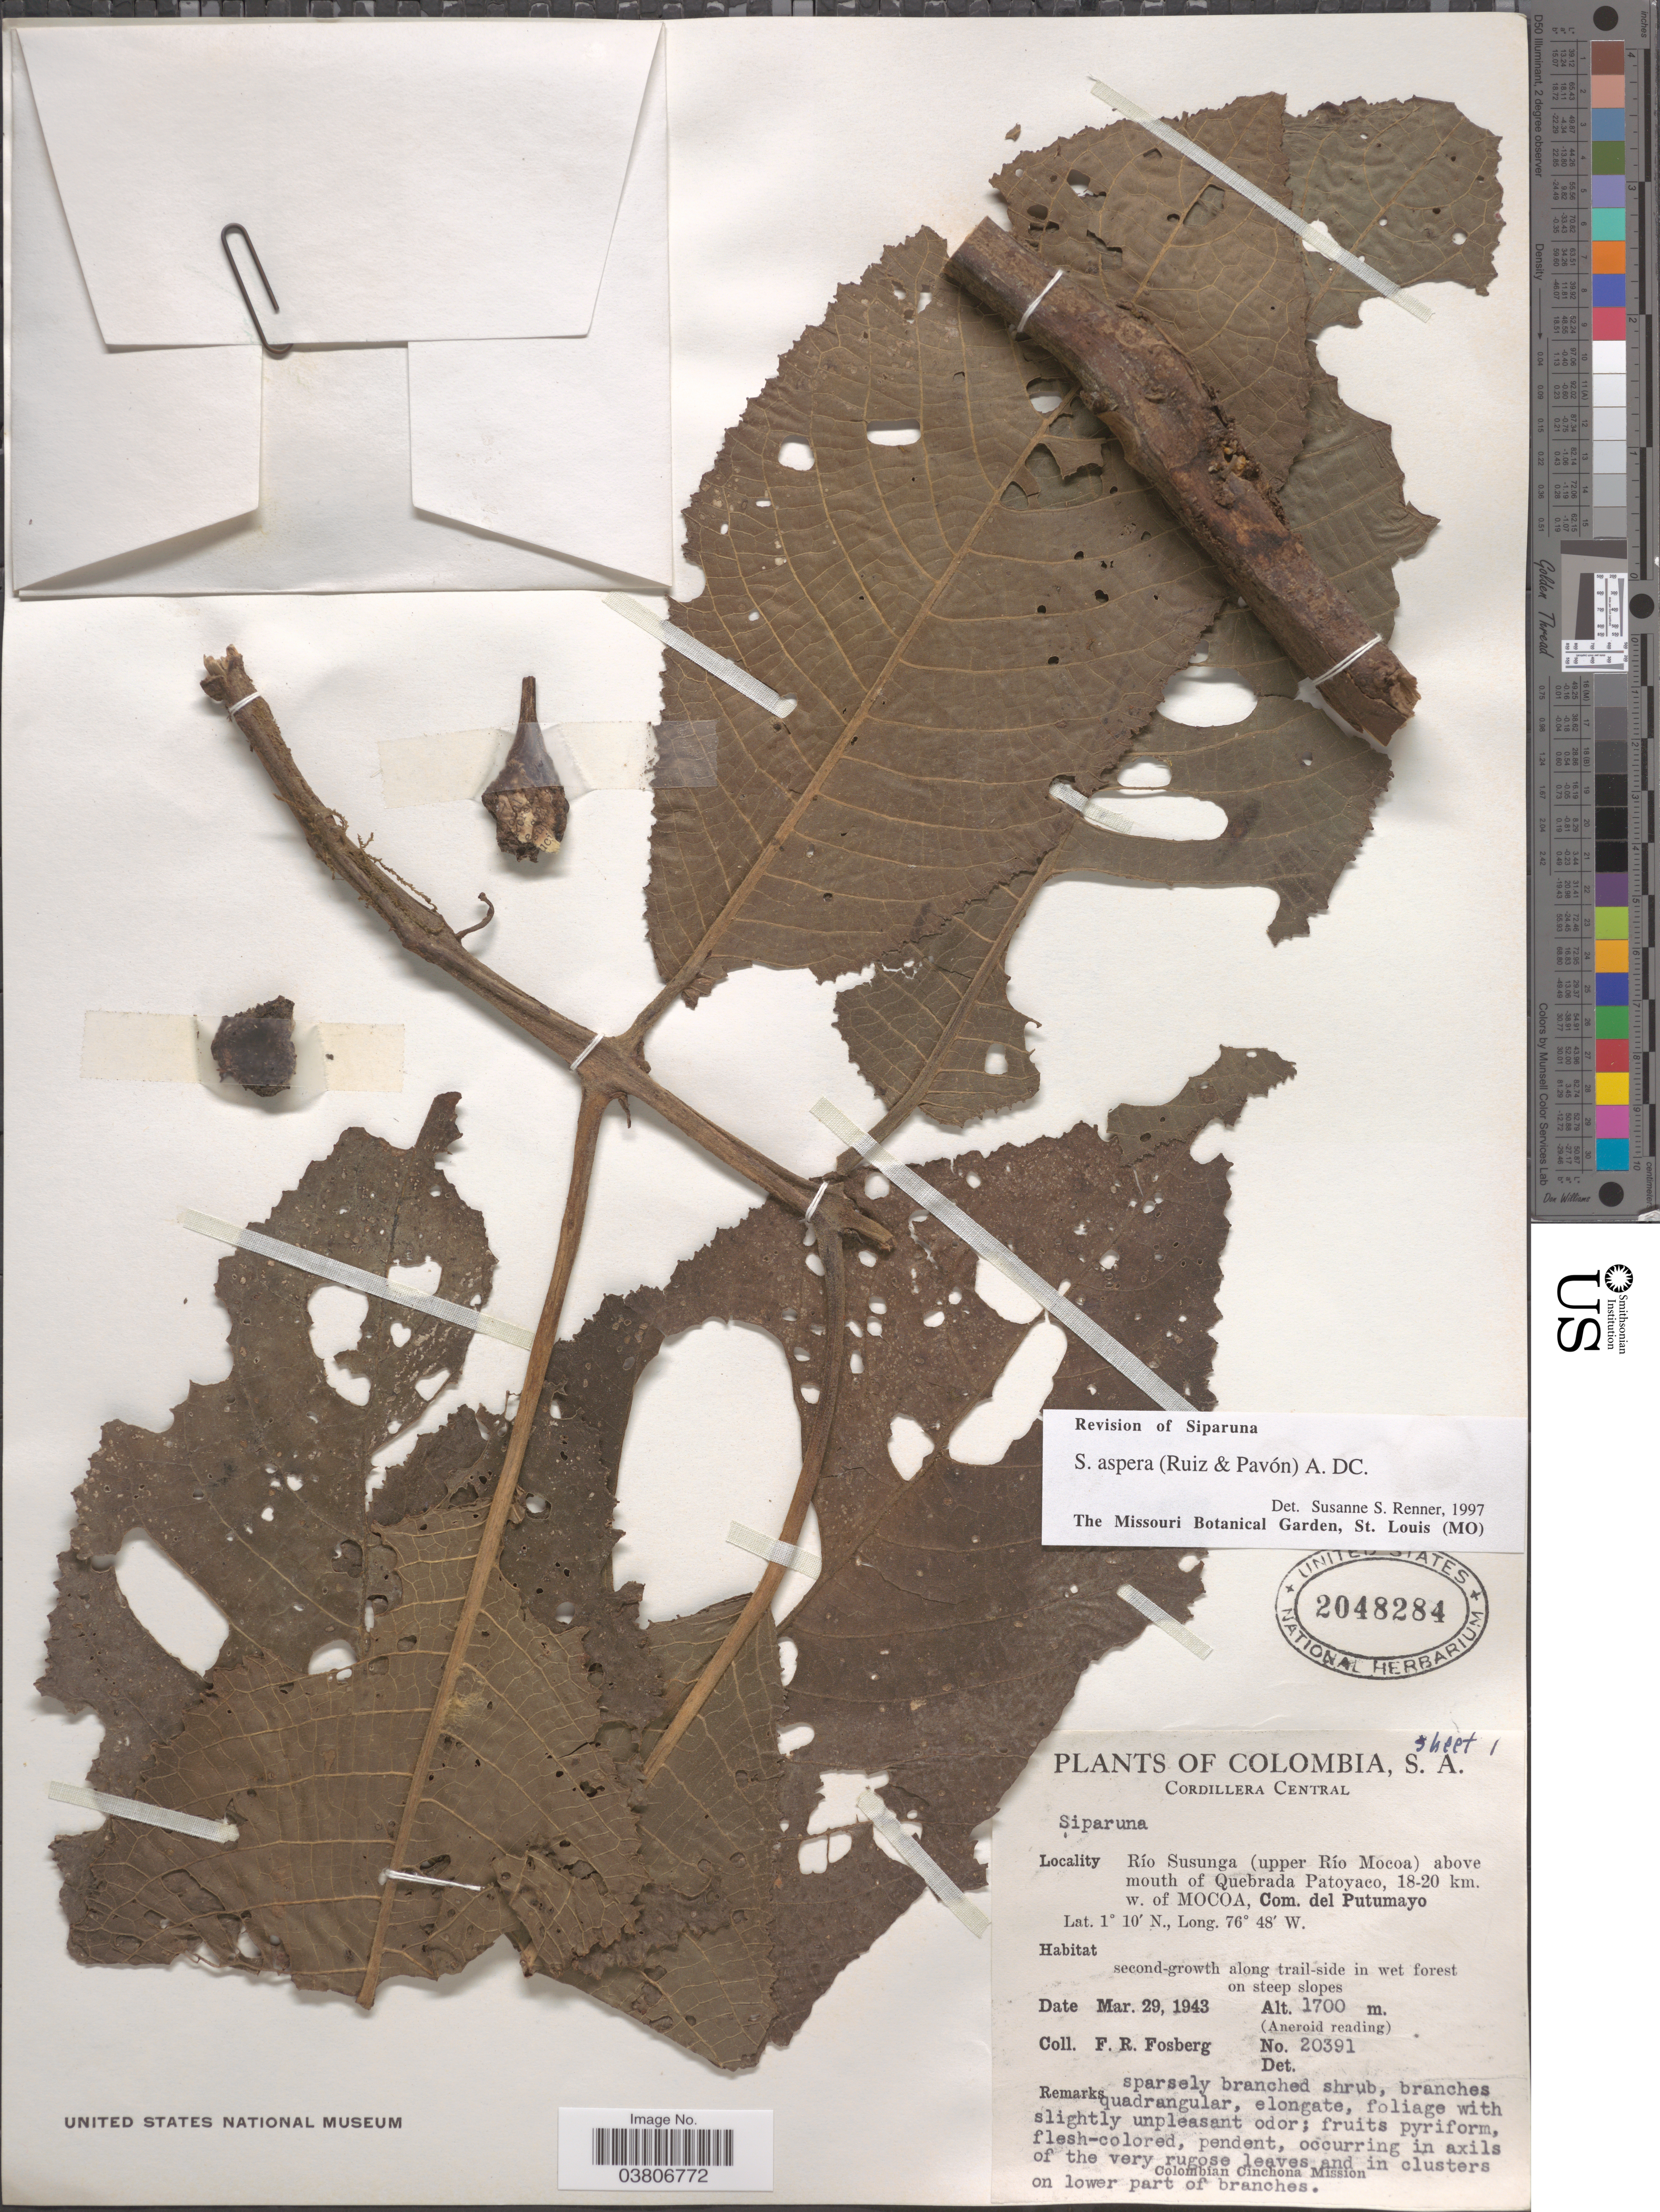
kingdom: Plantae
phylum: Tracheophyta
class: Magnoliopsida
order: Laurales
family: Siparunaceae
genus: Siparuna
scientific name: Siparuna aspera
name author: (Ruiz & Pav.) A. DC.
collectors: F. R. Fosberg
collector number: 20391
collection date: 1943-03-29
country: Colombia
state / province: Putumayo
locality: Cordillera Central. Río Susunga (upper Río Mocoa) above mouth of Quebrada Patoyaco, 18-20 km. w. of Mocoa, Com. del Putumayo.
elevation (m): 1700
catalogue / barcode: US 2048284